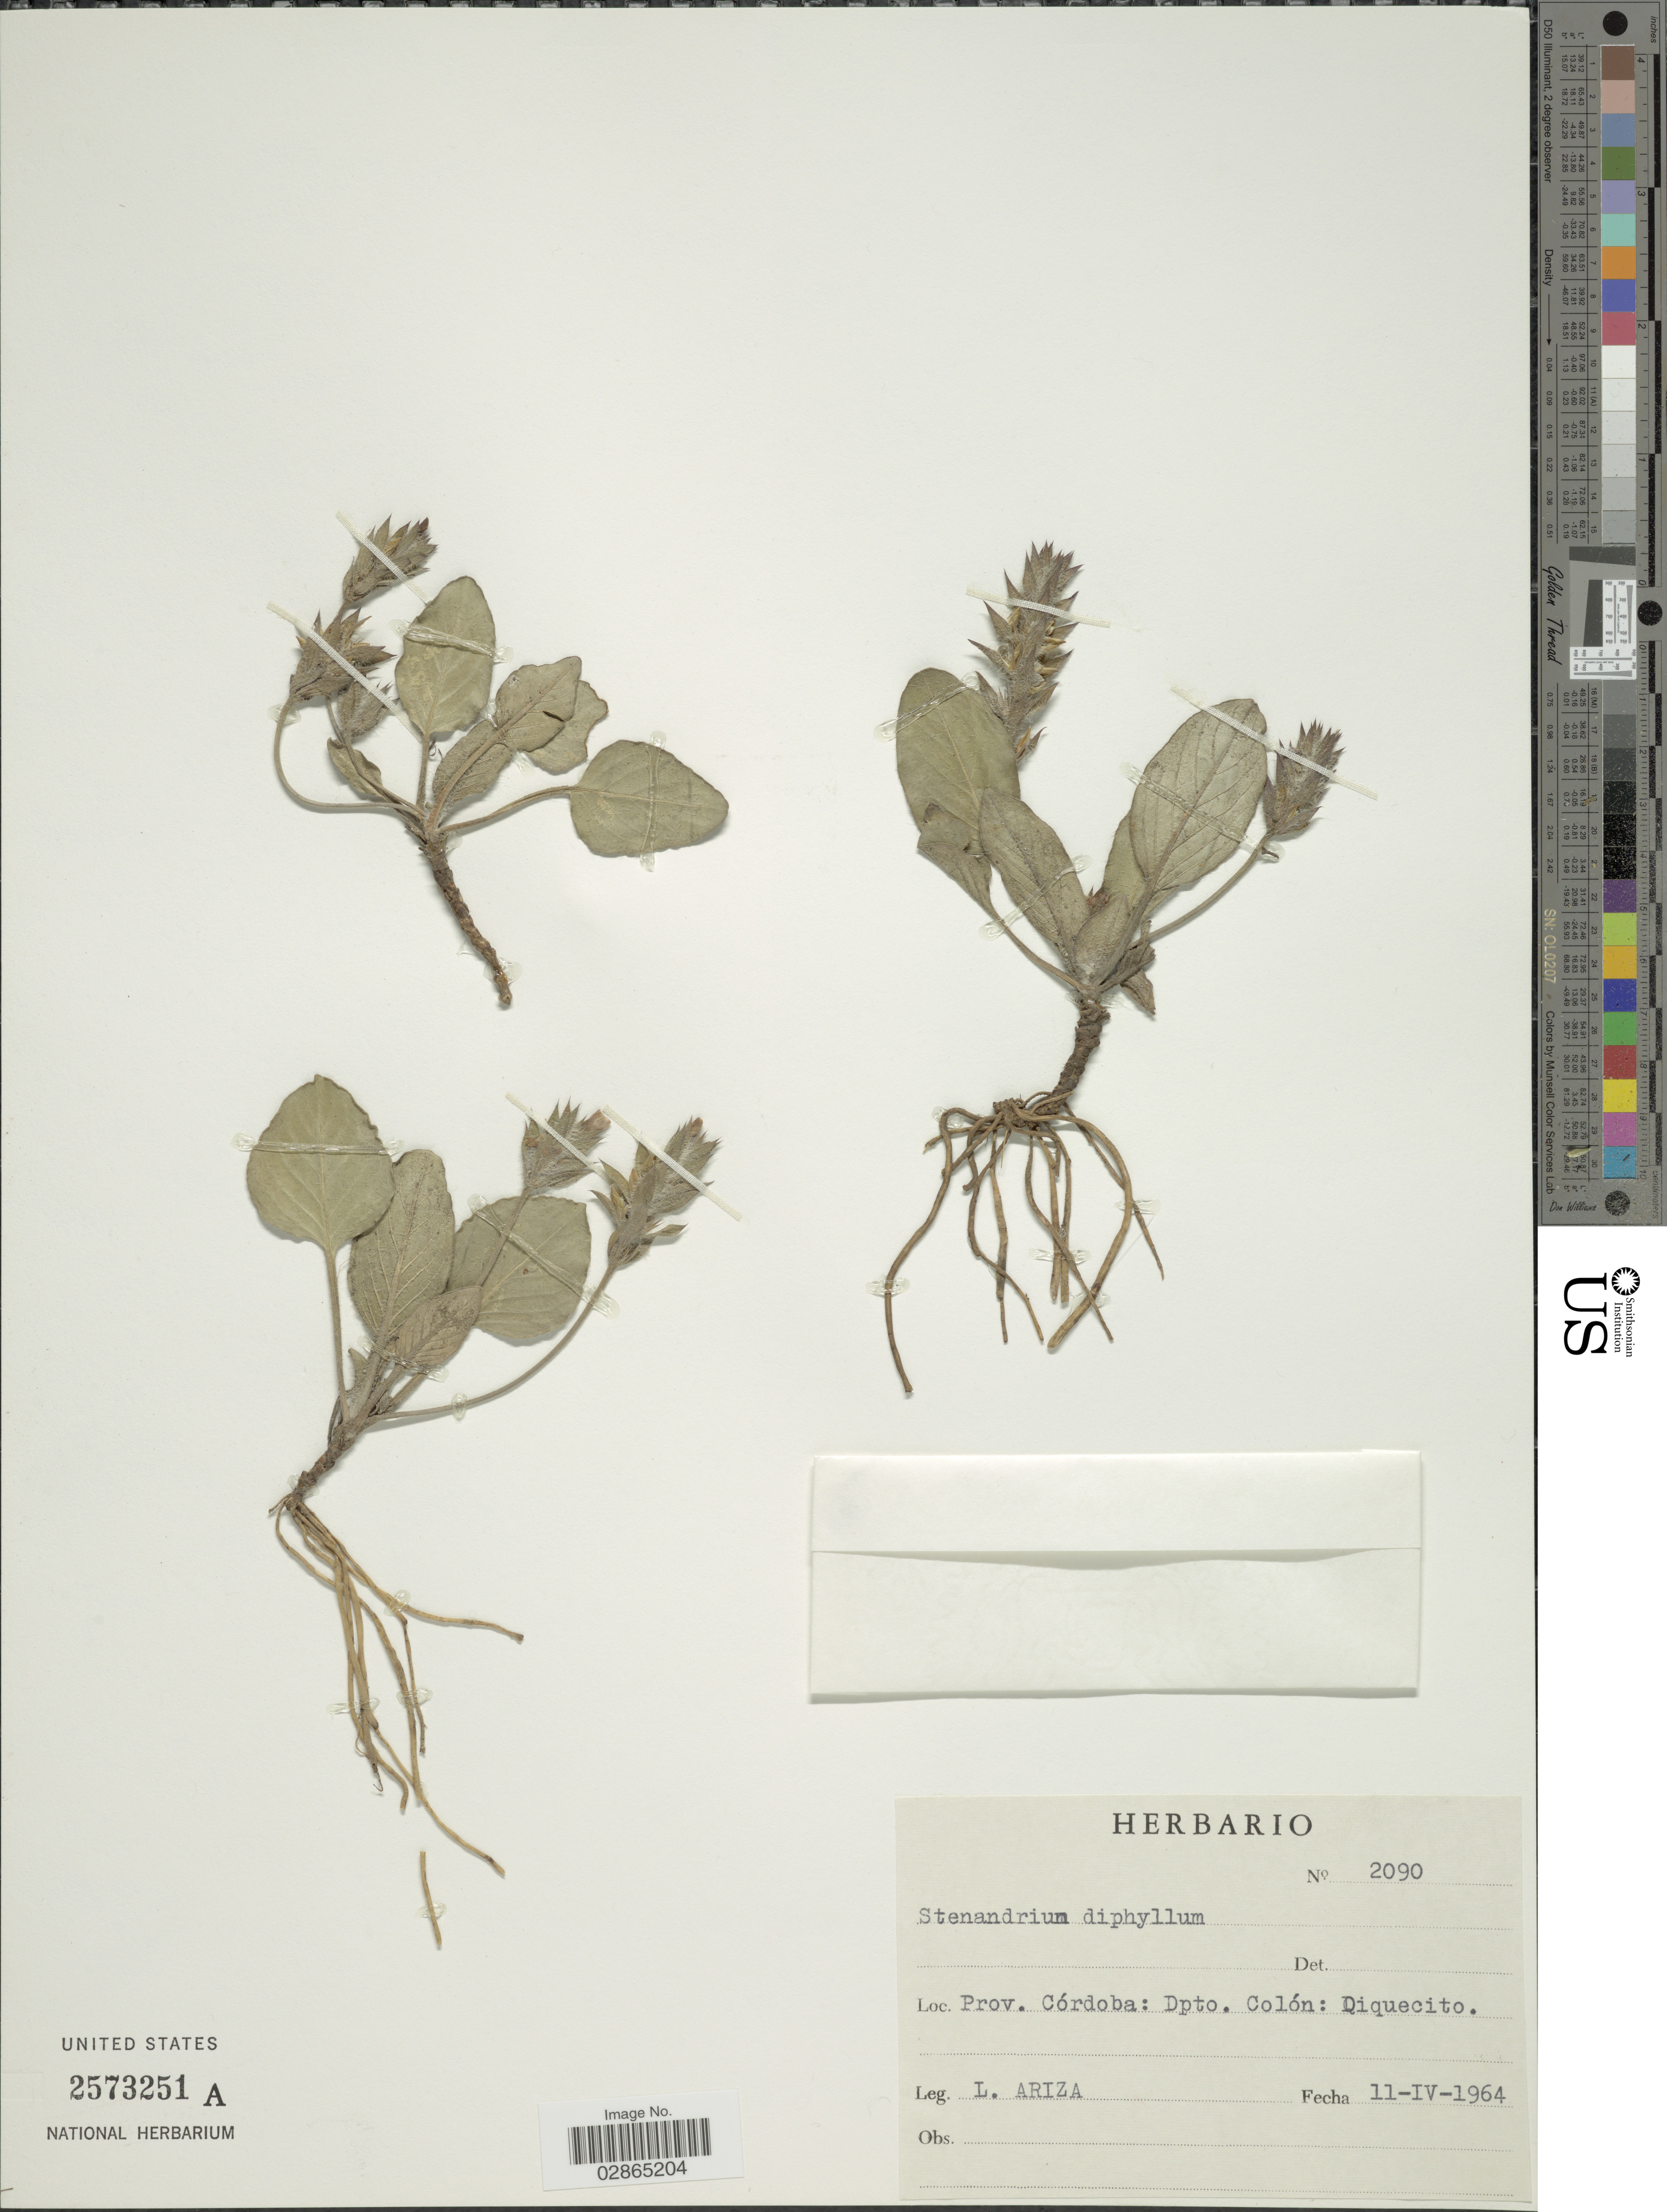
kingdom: Plantae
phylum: Tracheophyta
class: Magnoliopsida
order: Lamiales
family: Acanthaceae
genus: Stenandrium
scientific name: Stenandrium breviflorum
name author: Bridar.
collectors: L. Ariza-Espinar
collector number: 2090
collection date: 1964-04-11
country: Argentina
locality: Prov. Córdoba: Dpto. Colón: Diquecito.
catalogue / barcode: US 2573251A